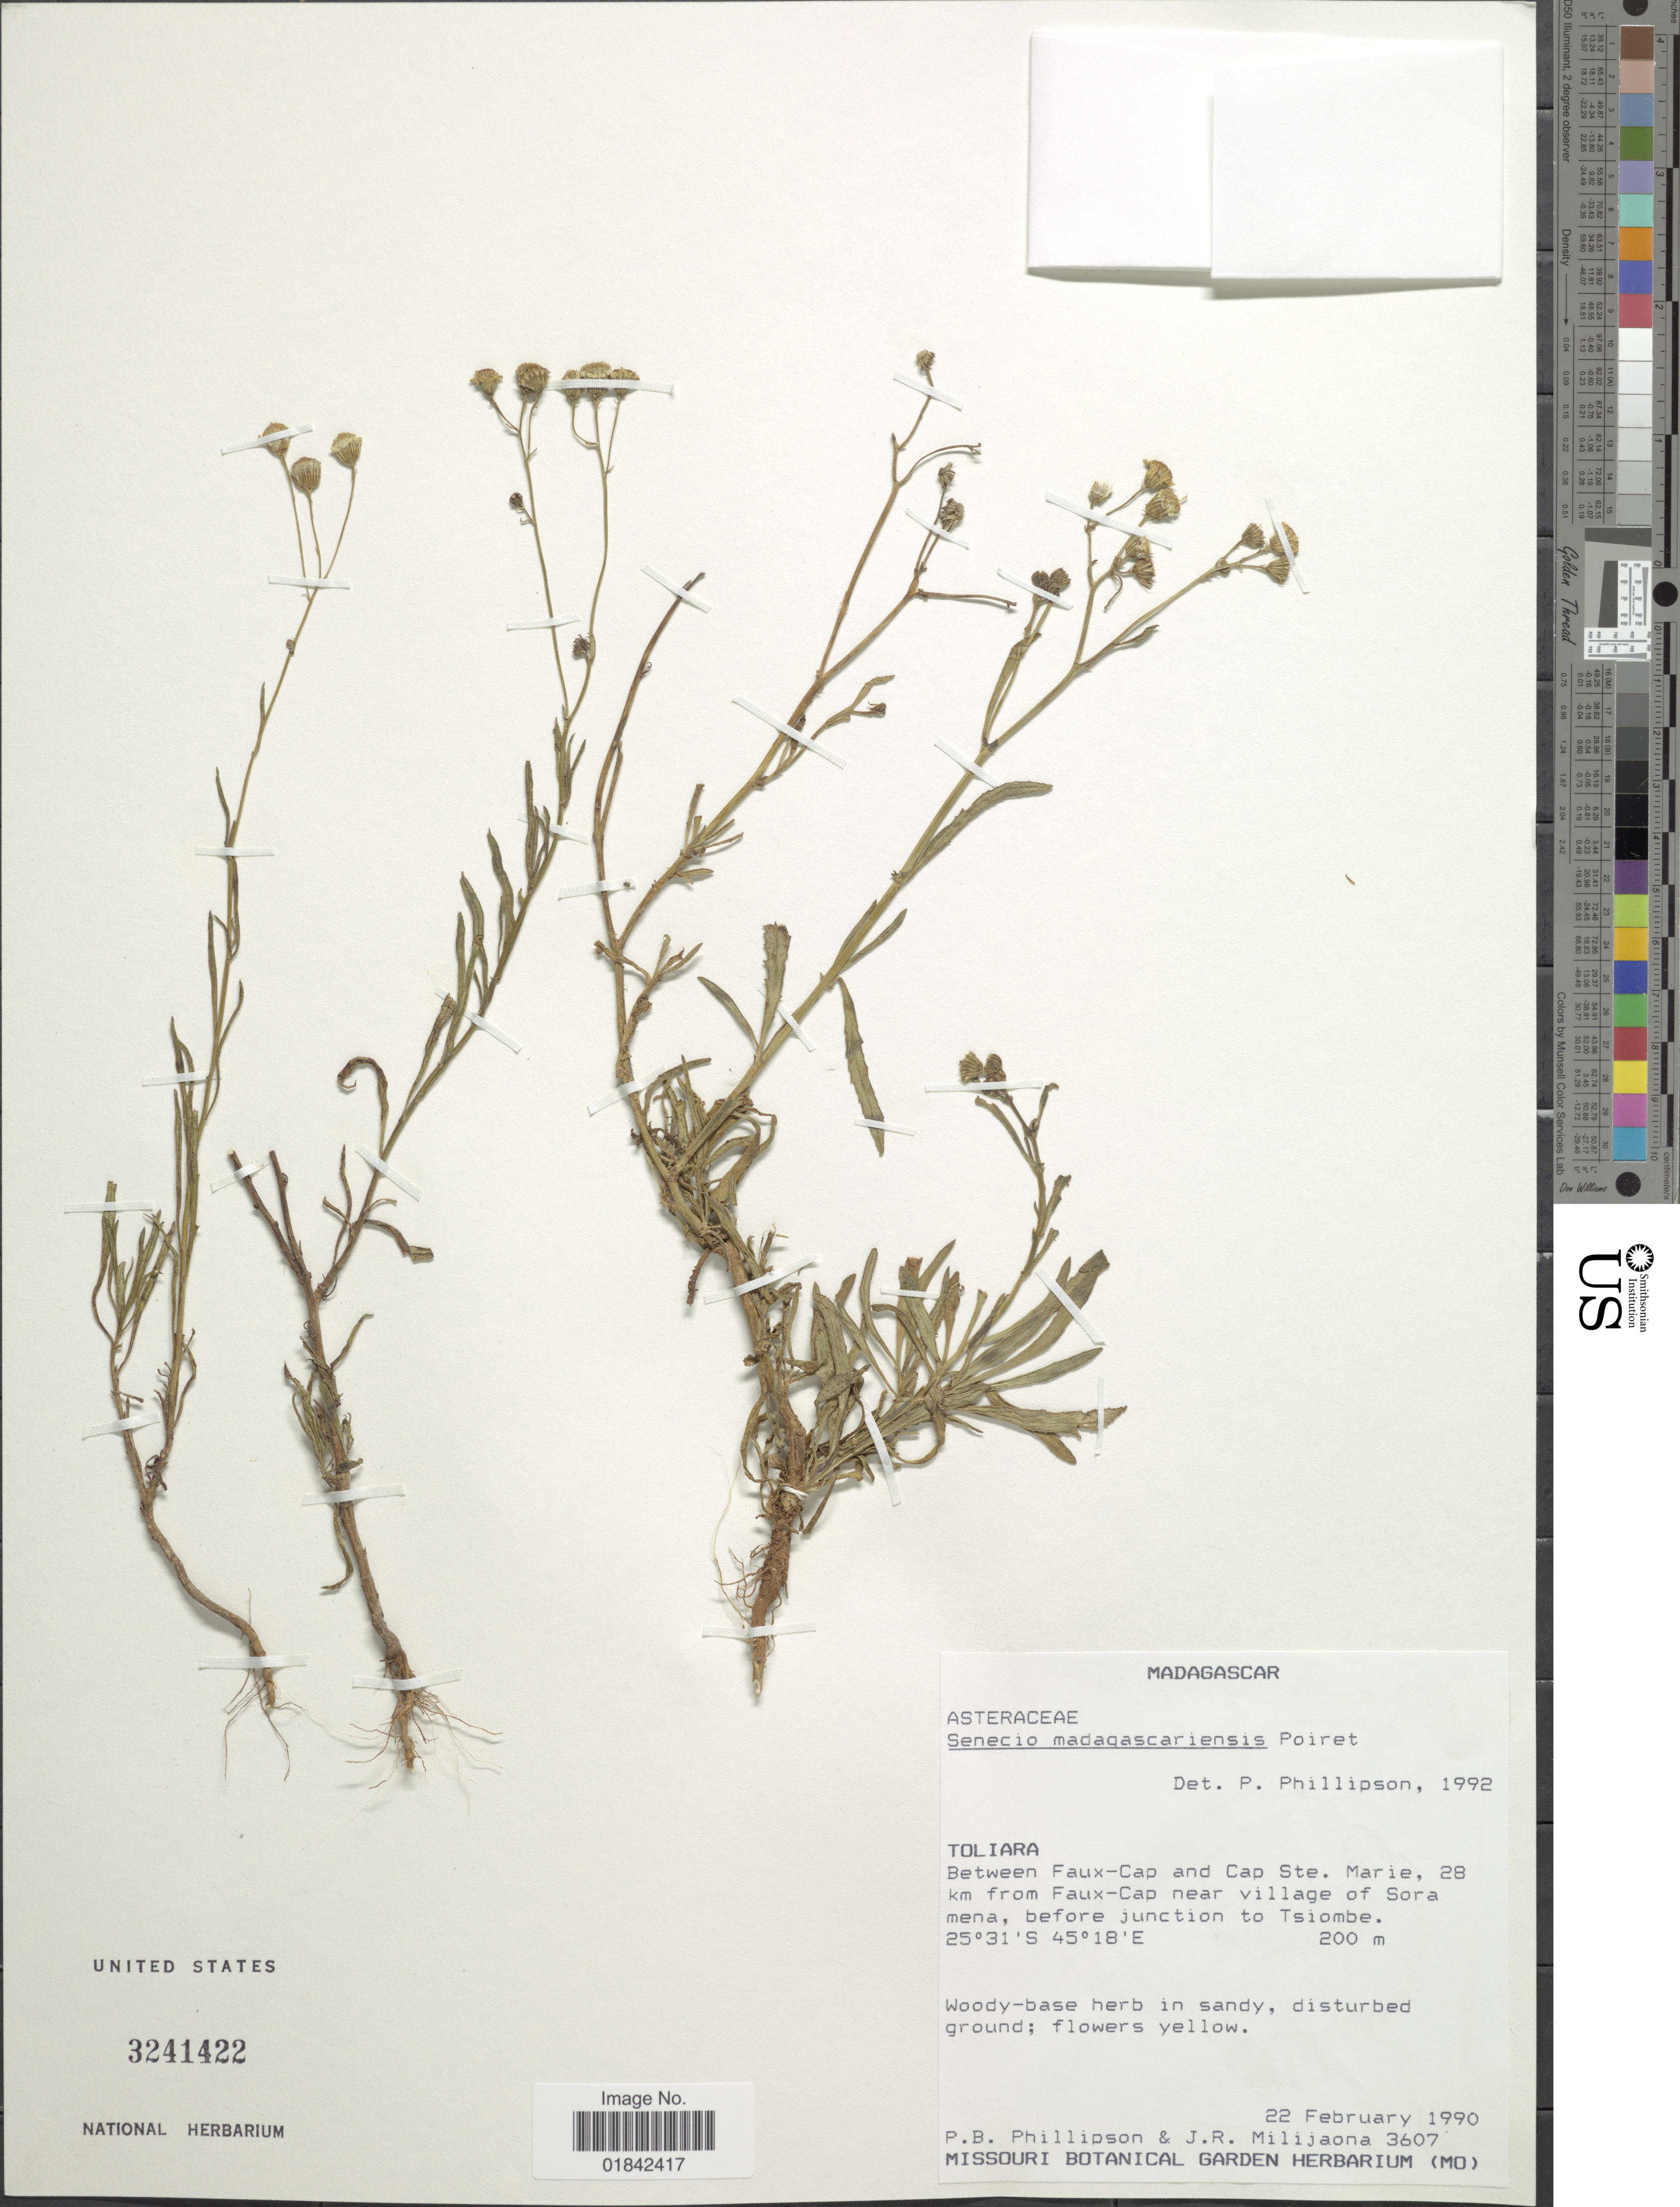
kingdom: Plantae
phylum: Tracheophyta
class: Magnoliopsida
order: Asterales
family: Asteraceae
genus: Senecio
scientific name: Senecio madagascariensis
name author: Poir.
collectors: P. B. Phillipson & J. R. Milijaona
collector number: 3607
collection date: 1990-02-22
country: Madagascar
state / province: Androy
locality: Between Faux-Cap and Cap Ste., Marie, 28 km from Faux-Cap near village of Sora mena, before junction to Tsiombe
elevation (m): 200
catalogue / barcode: US 3241422